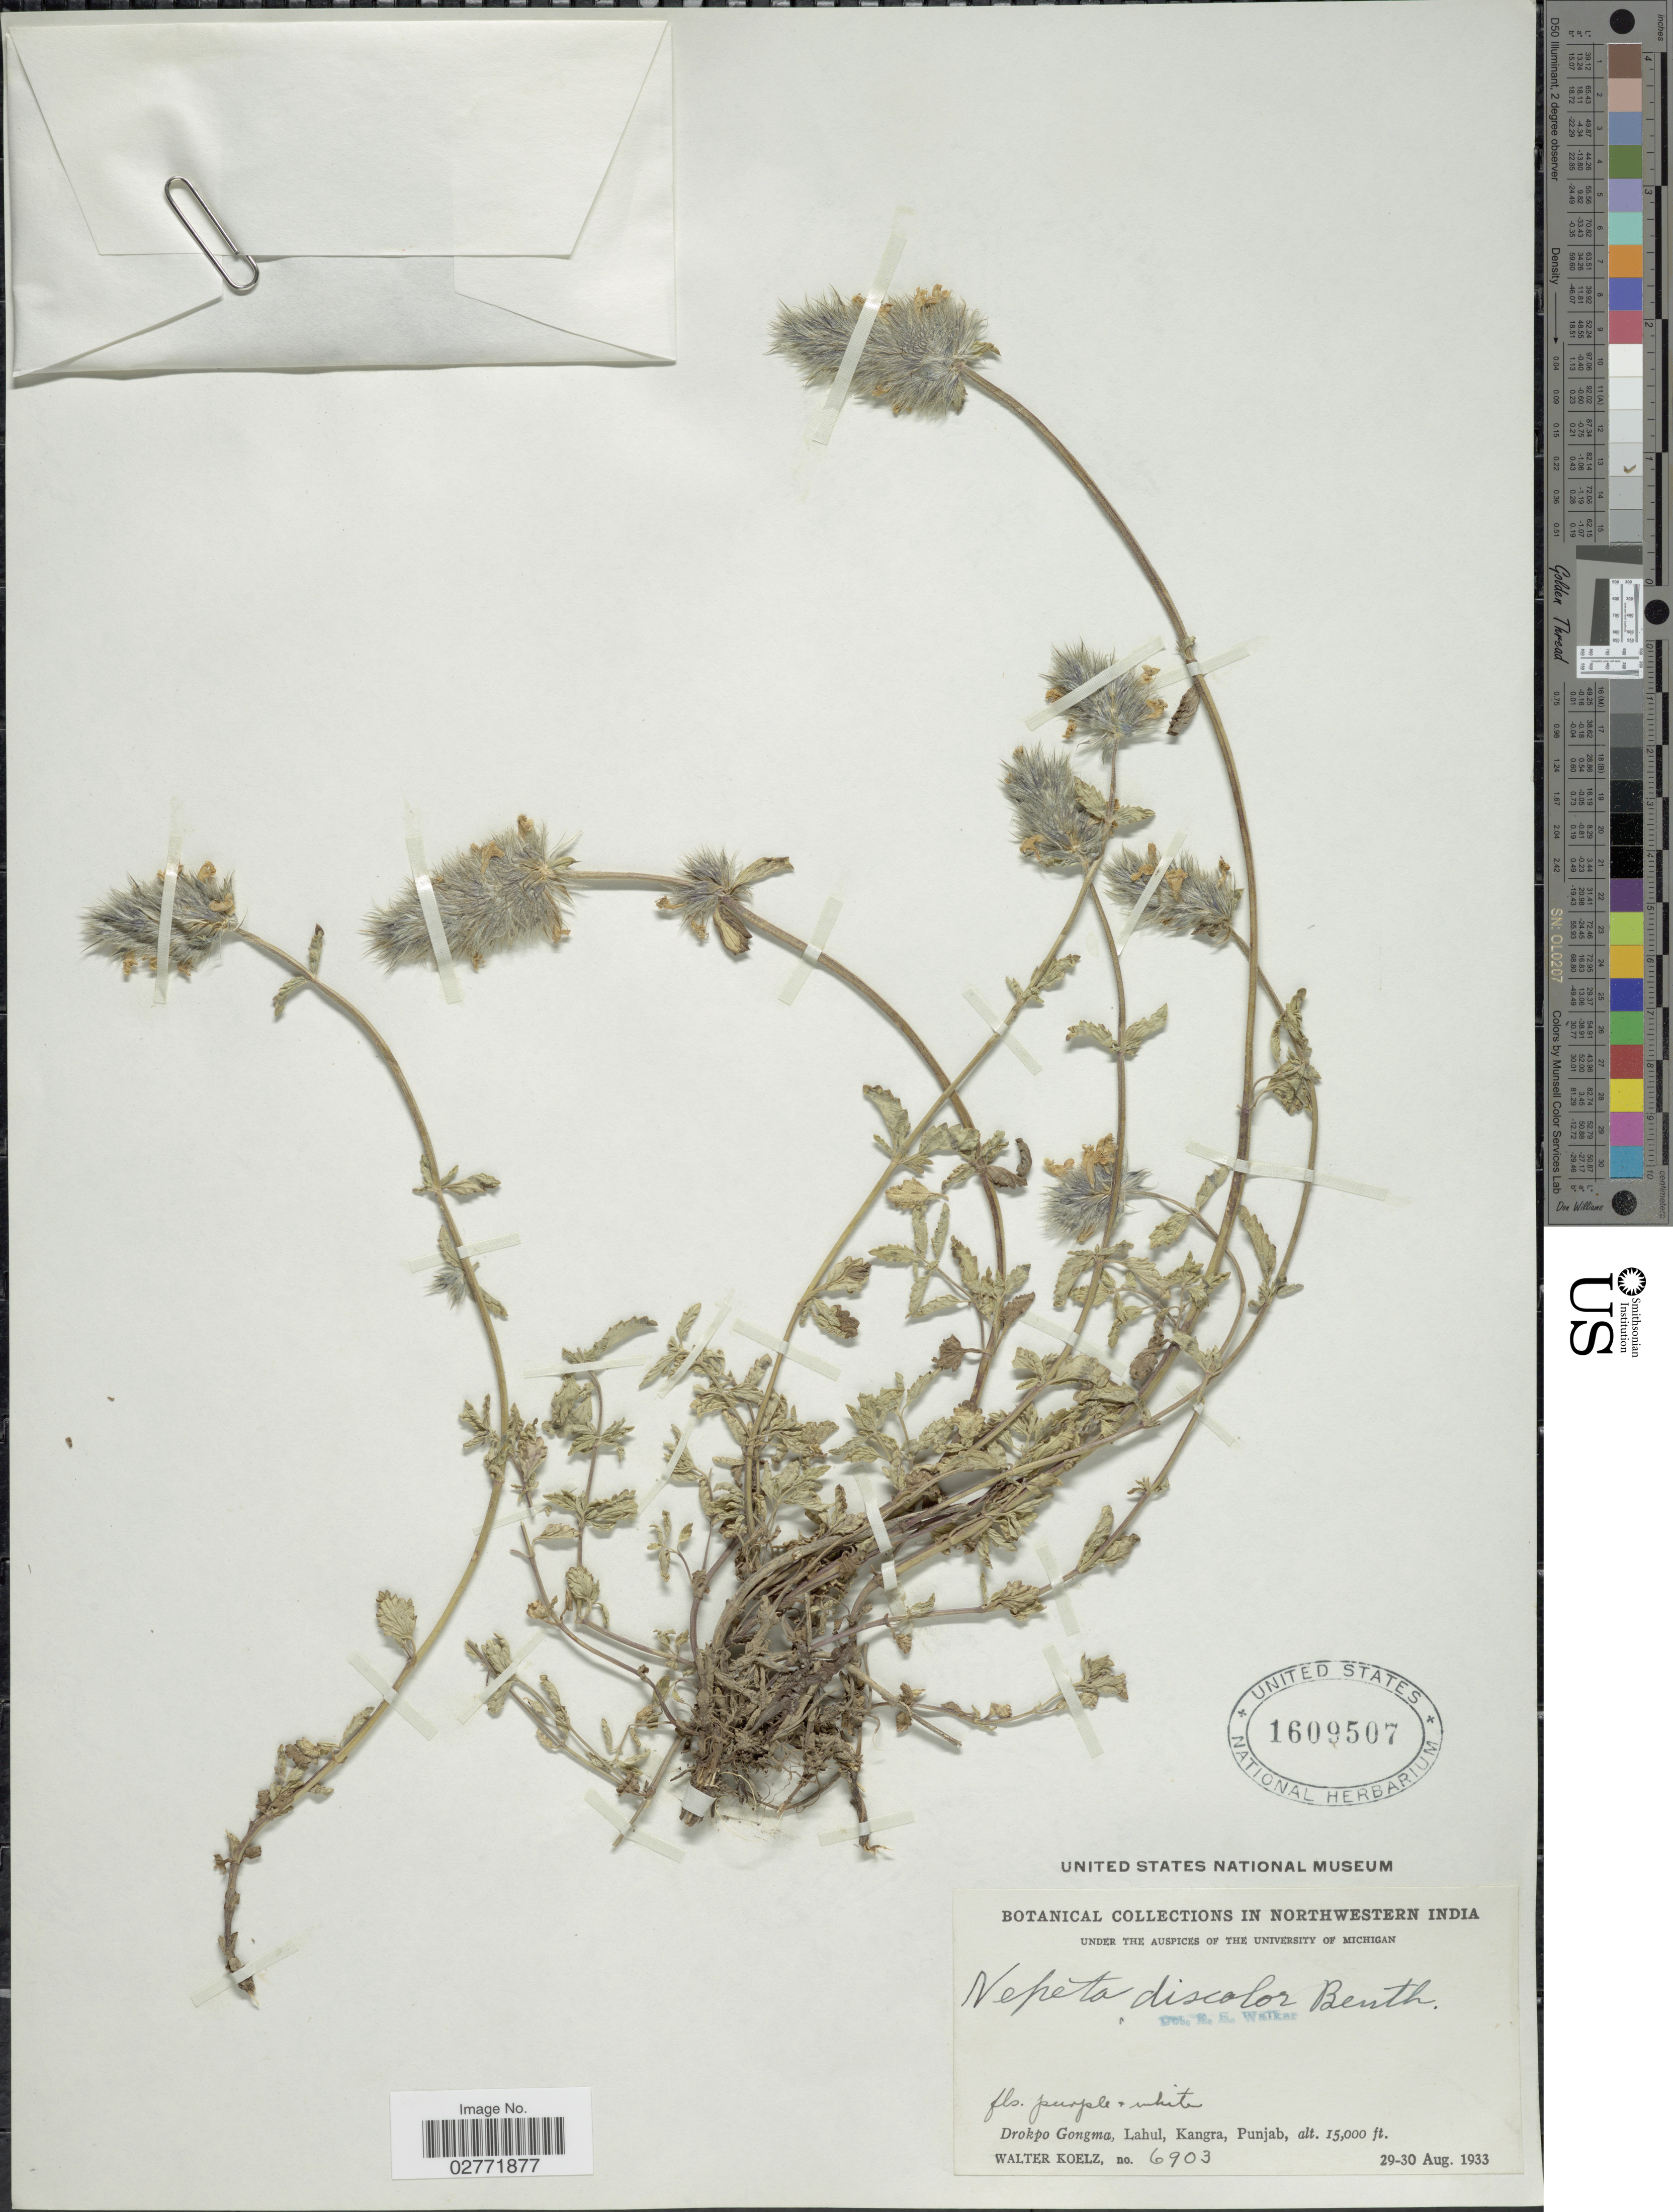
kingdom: Plantae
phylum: Tracheophyta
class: Magnoliopsida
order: Lamiales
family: Lamiaceae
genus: Nepeta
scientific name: Nepeta discolor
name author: Royle ex Benth.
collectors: W. N. Koelz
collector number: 6903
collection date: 1933-08-29/1933-08-30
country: India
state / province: Punjab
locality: Northwestern India, Drokpo Gongma, Lahul, Kangra.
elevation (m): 4572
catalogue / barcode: US 1609507